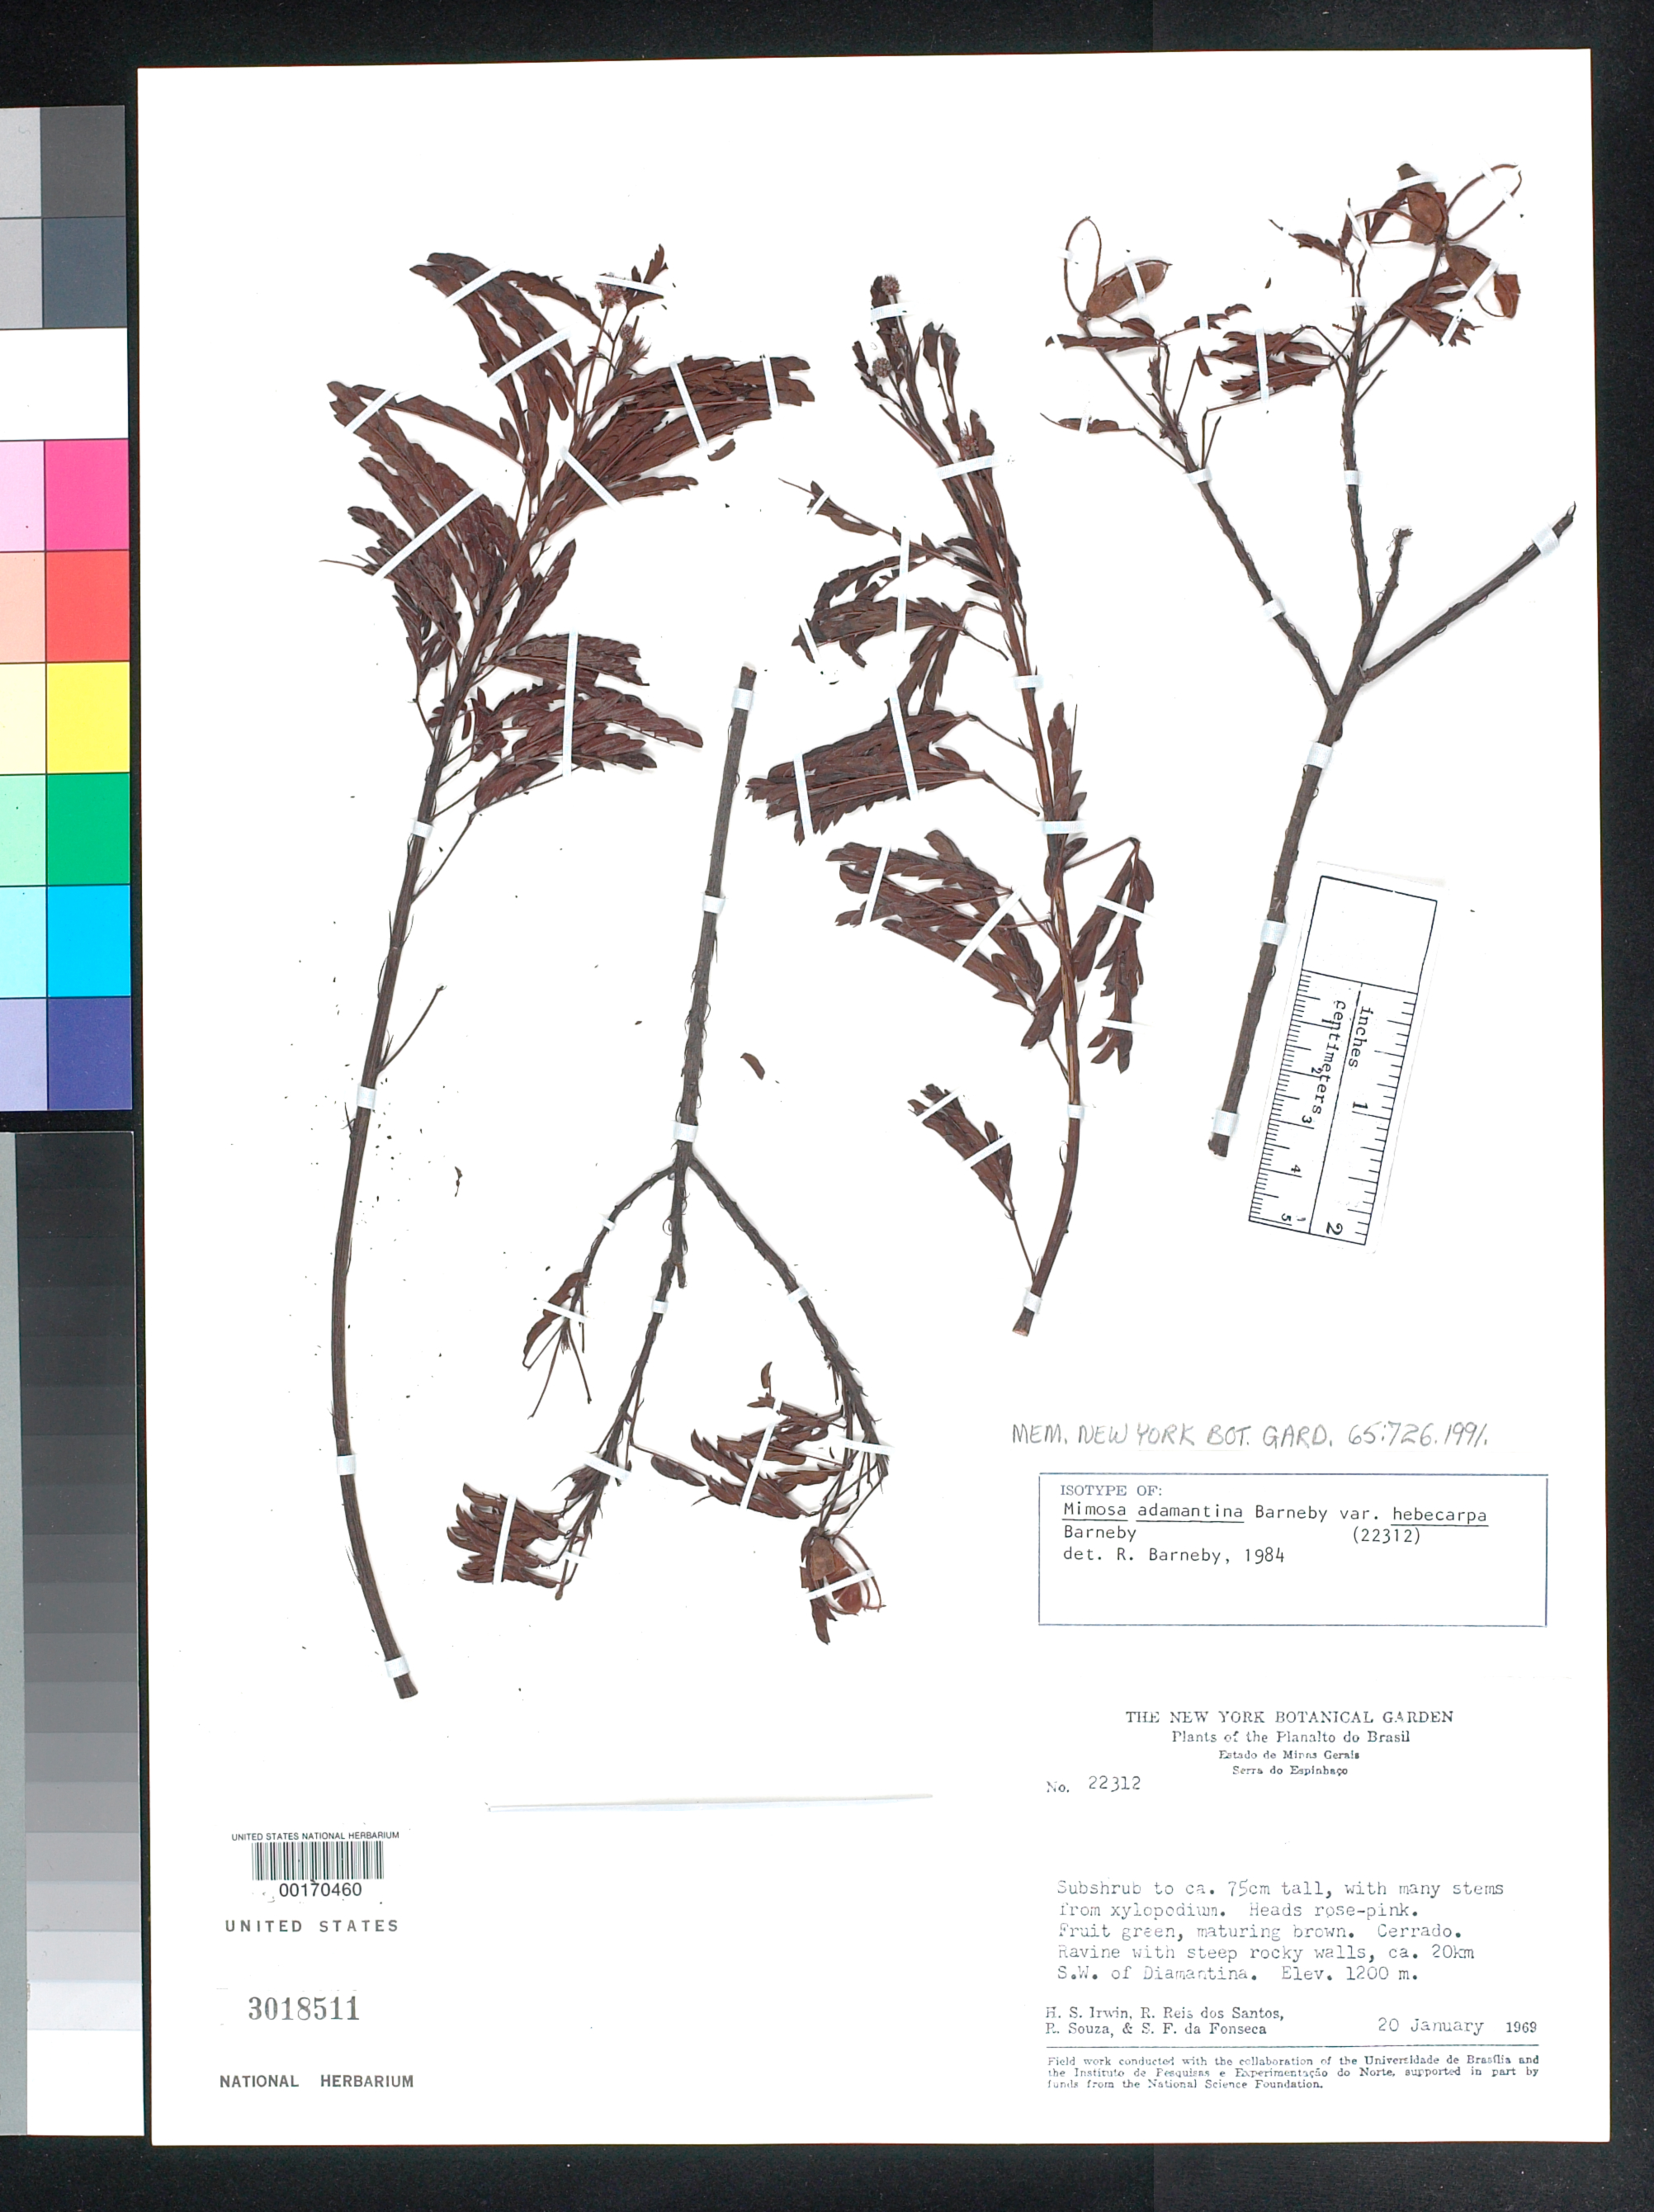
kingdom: Plantae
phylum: Tracheophyta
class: Magnoliopsida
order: Fabales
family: Fabaceae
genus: Mimosa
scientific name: Mimosa adamantina var. hebecarpa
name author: Barneby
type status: Isotype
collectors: H. Irwin, S. F. Fonsêca, R. Souza & R. G. P. Santos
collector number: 22312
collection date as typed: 20 Jan 1969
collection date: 1969-01-20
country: Brazil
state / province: Minas Gerais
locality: Ca. 20 km S of SW of Diamantina, Serra de Espinhaco.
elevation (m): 1200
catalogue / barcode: US 3018511